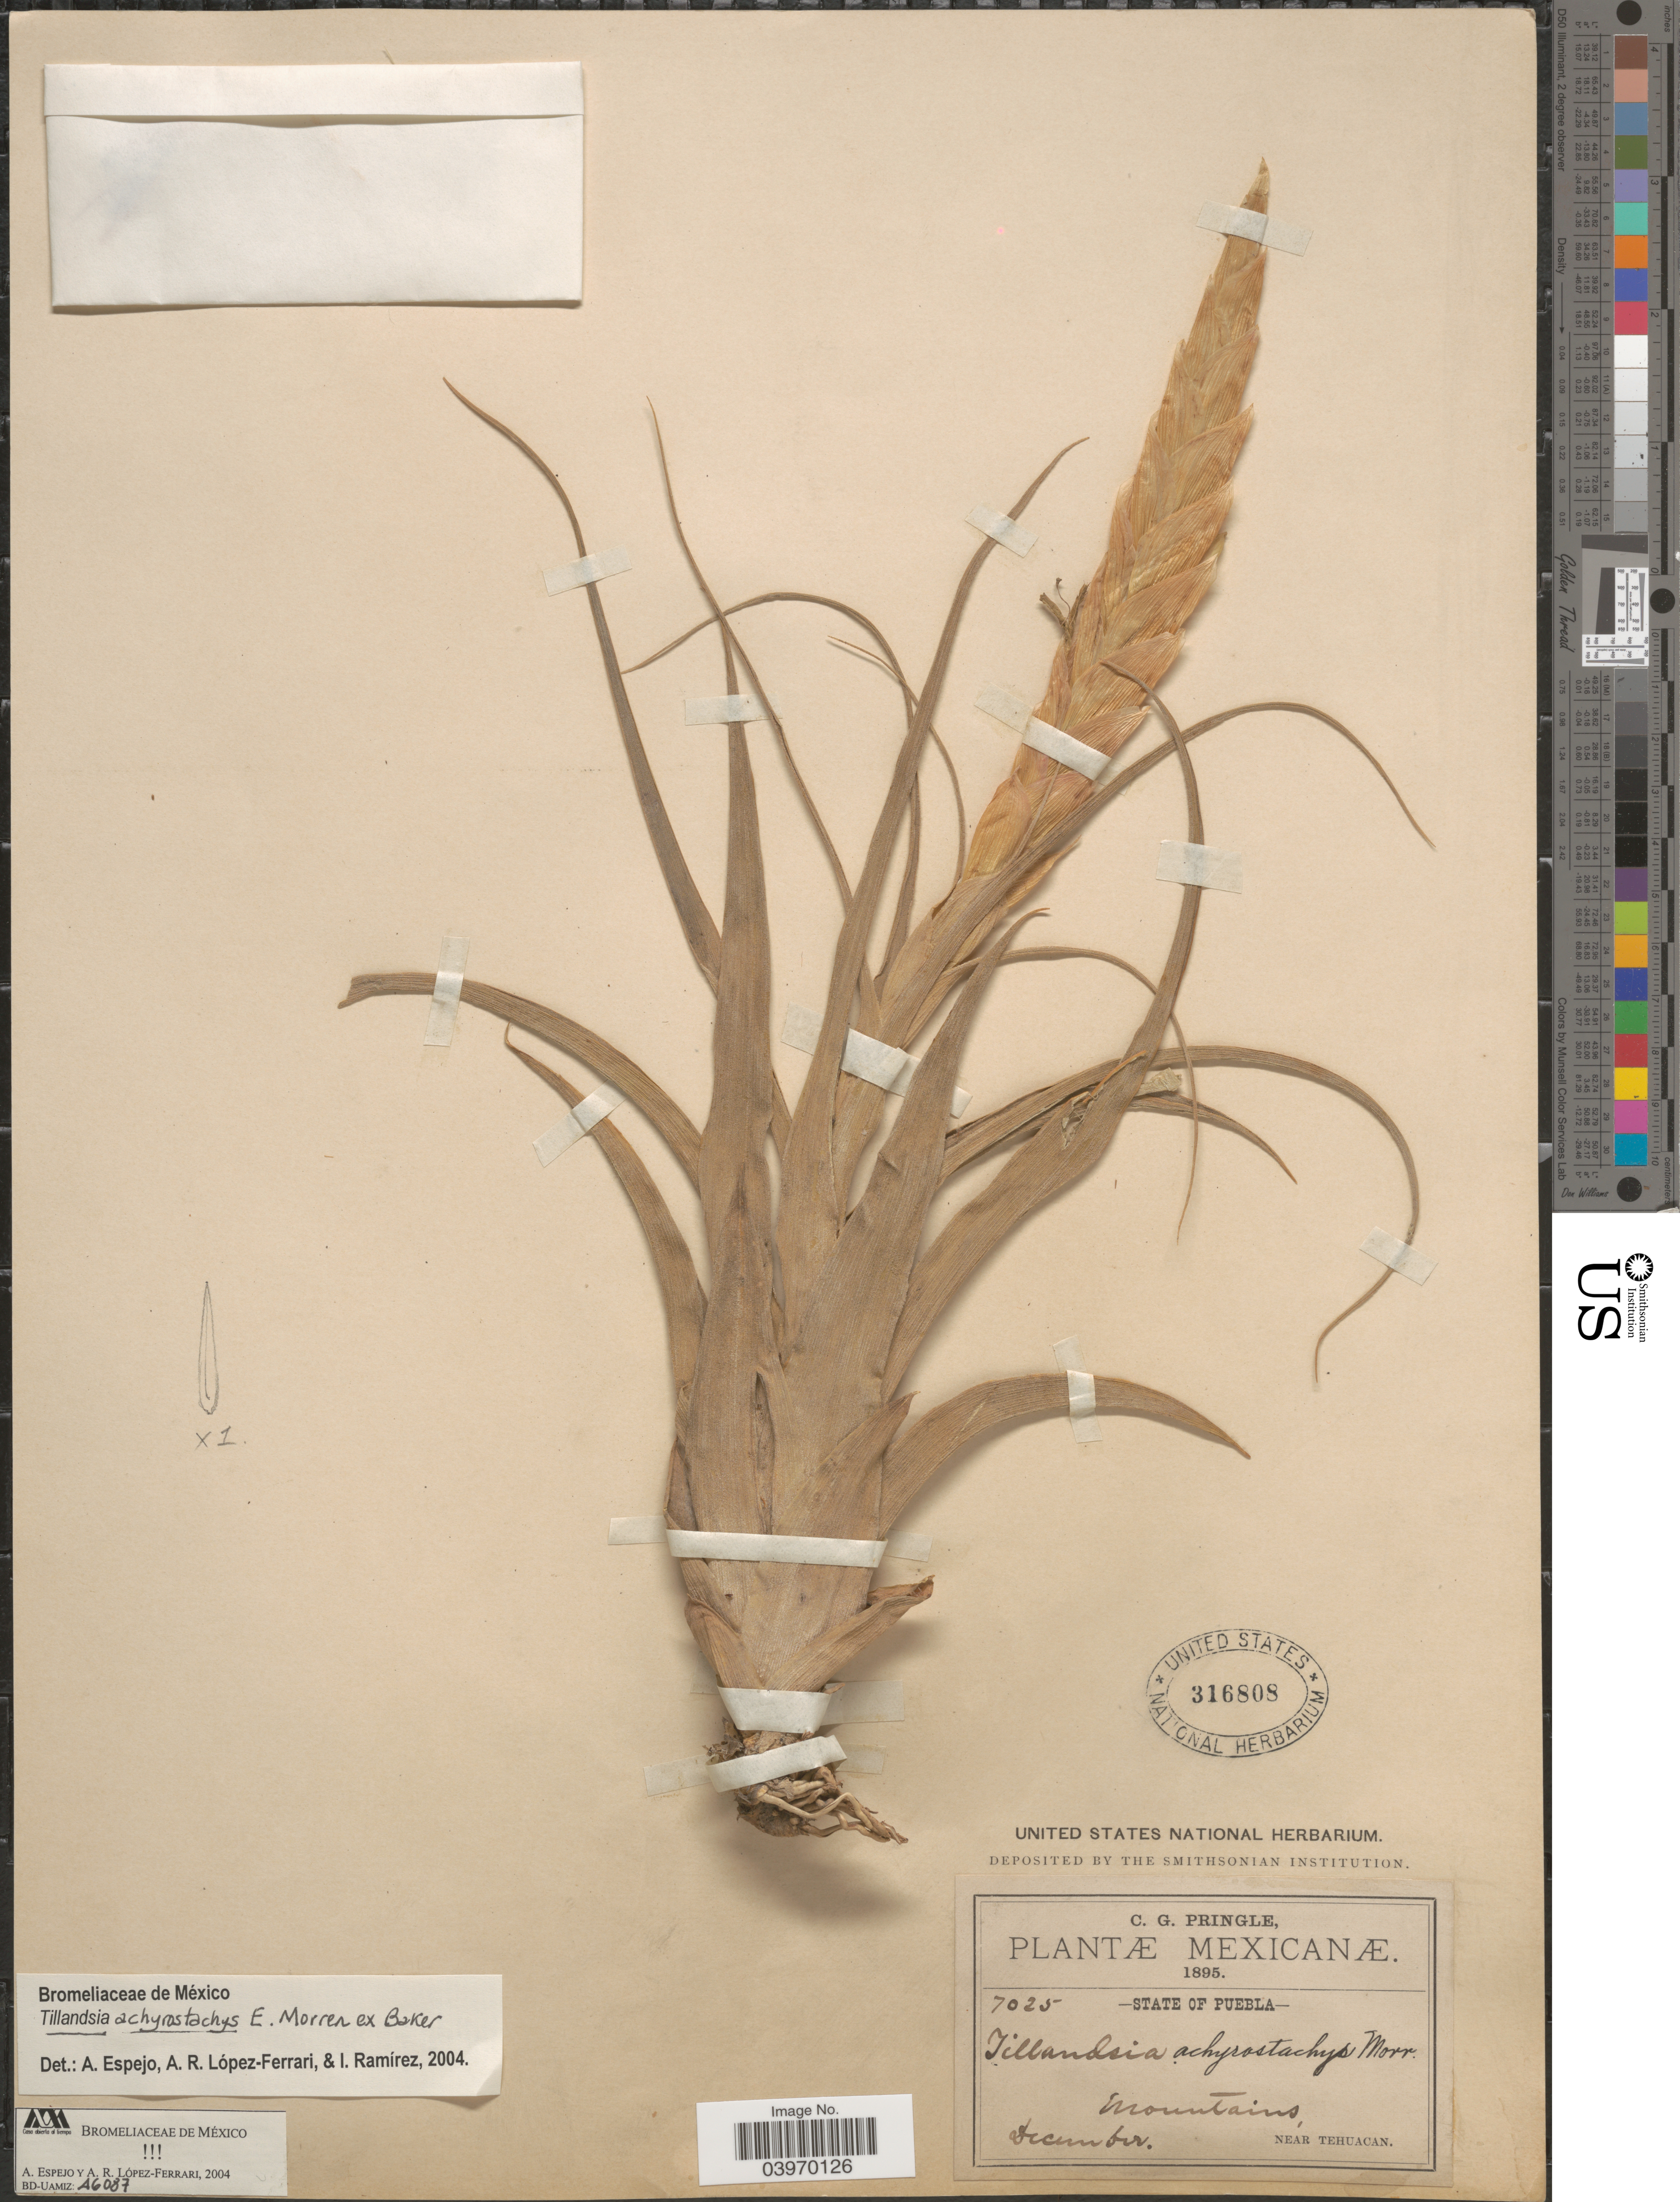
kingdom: Plantae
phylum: Tracheophyta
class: Liliopsida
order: Poales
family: Bromeliaceae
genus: Tillandsia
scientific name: Tillandsia achyrostachys var. achyrostachys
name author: É. Morren ex Baker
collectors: C. G. Pringle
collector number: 7025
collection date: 1895-12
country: Mexico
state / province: Puebla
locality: Mountains, near Tehuacan.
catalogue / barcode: US 316808